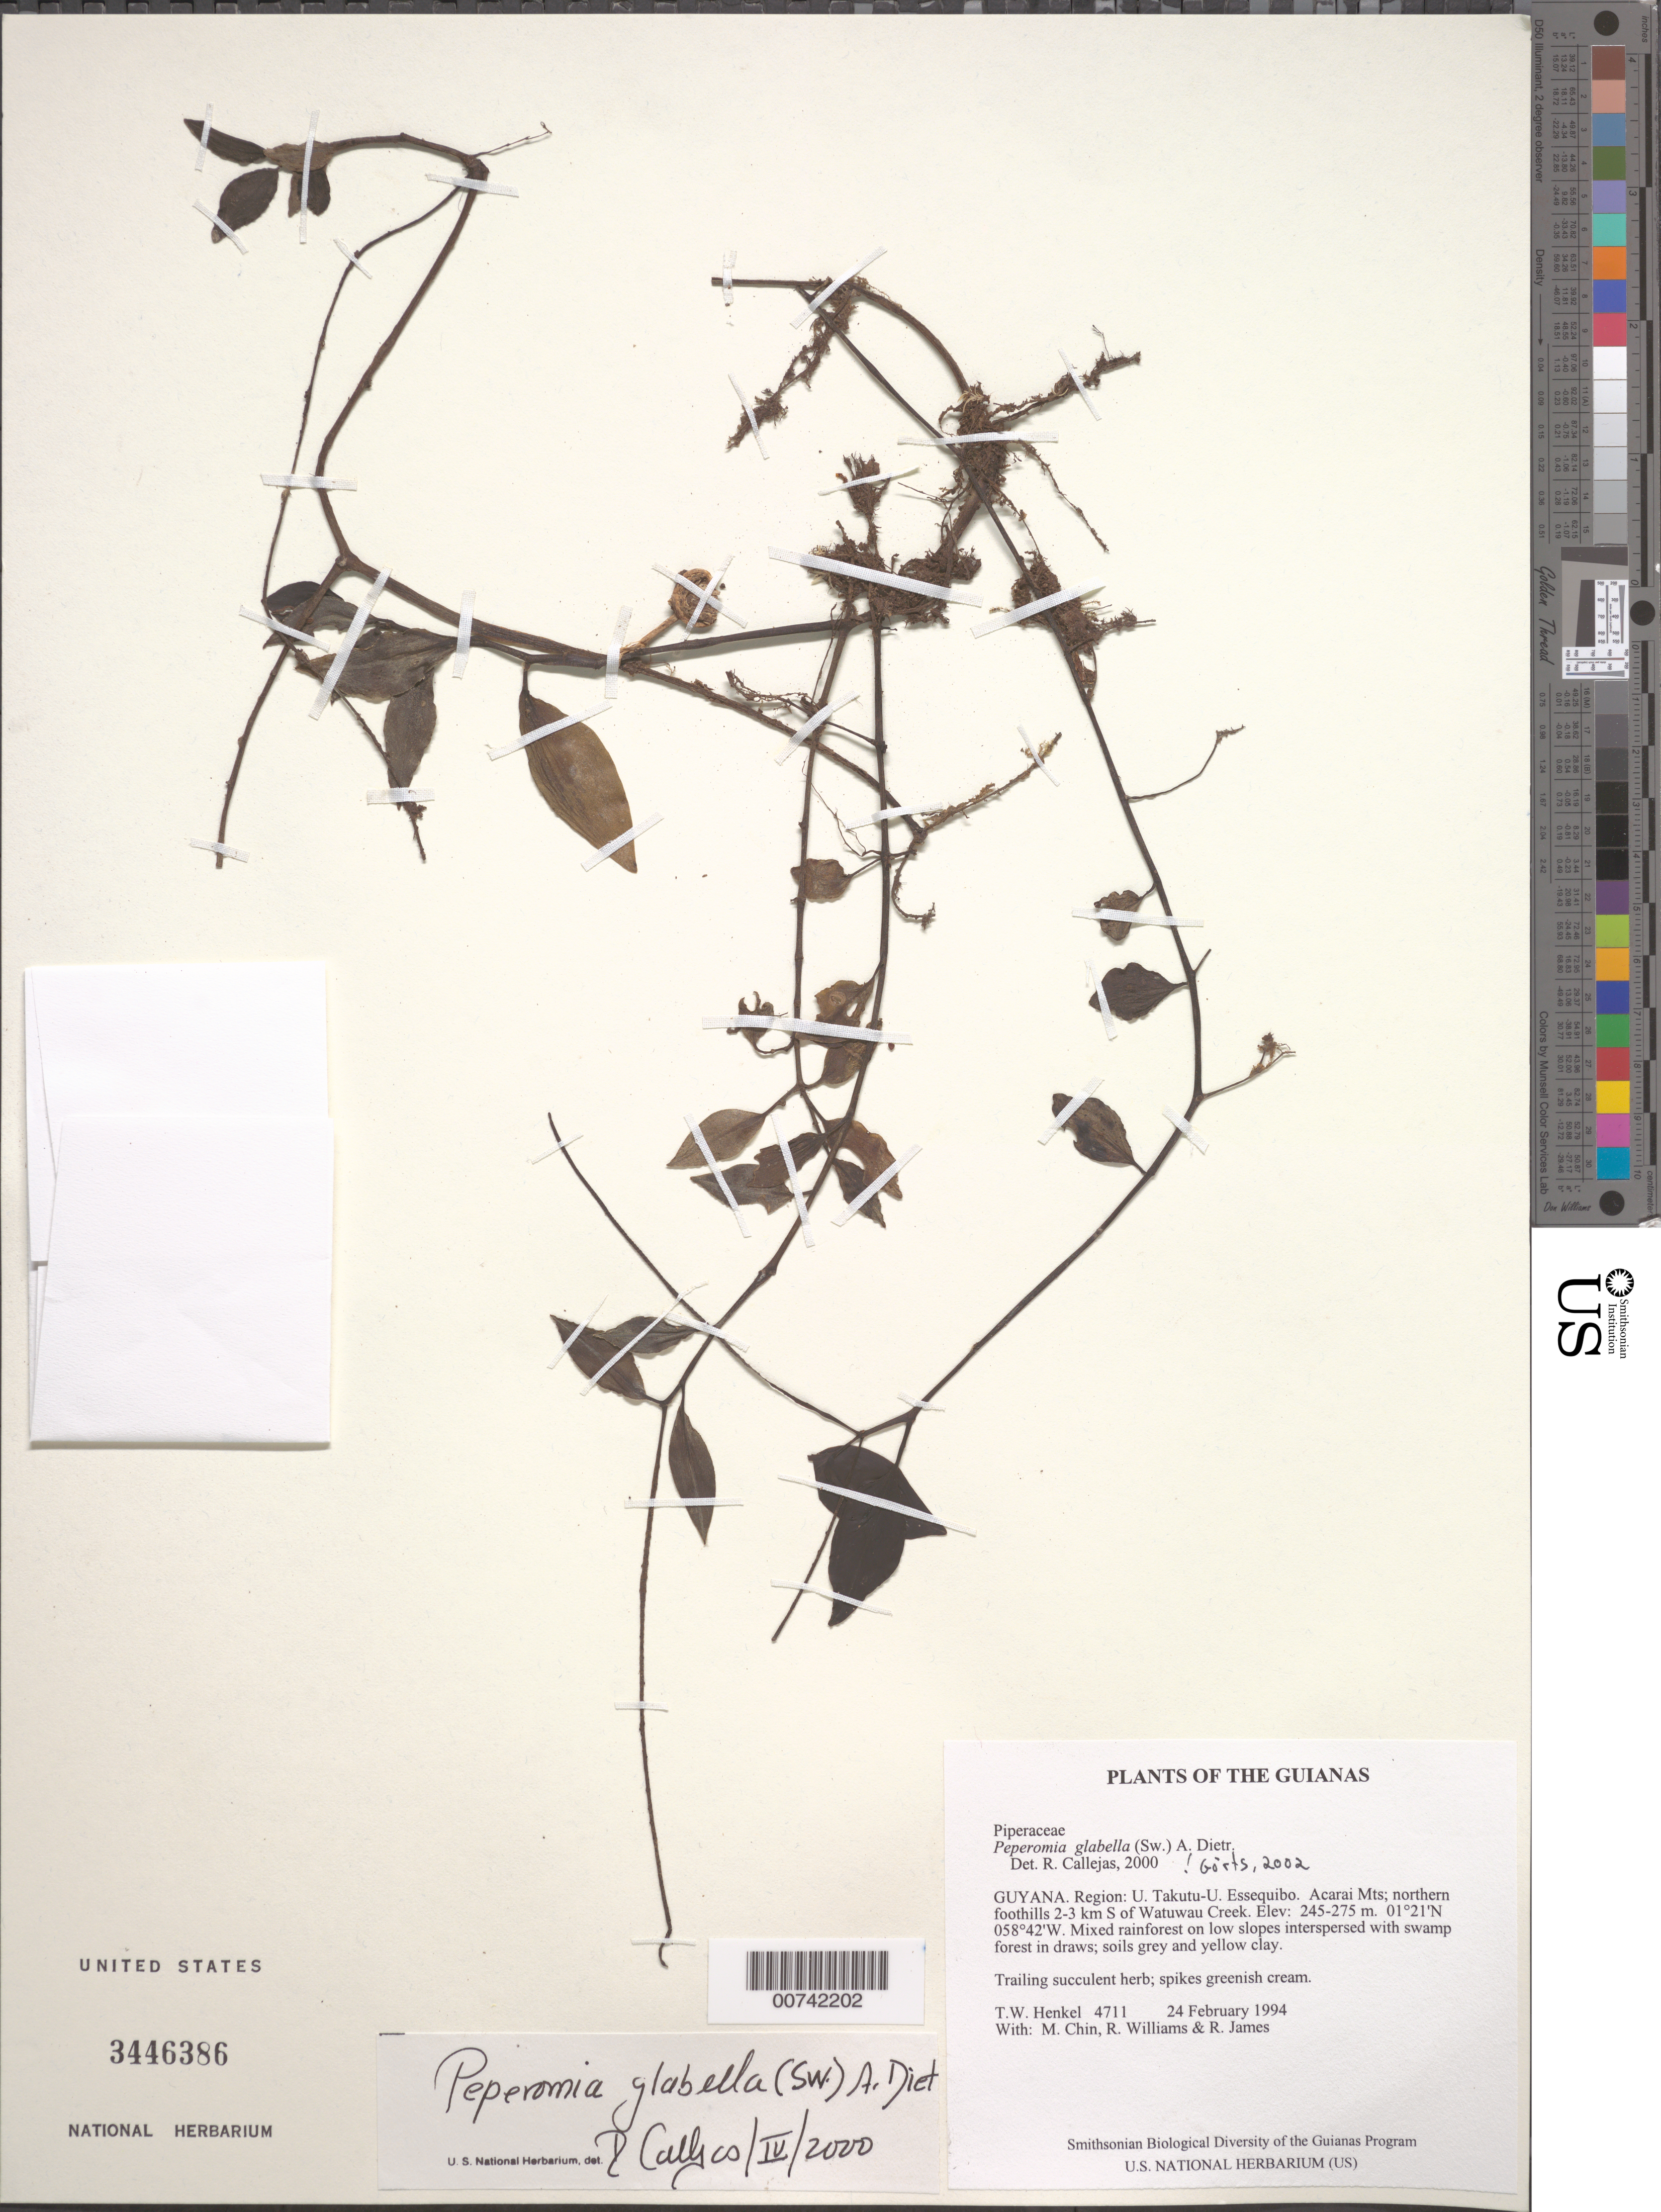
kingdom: Plantae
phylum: Tracheophyta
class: Magnoliopsida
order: Piperales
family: Piperaceae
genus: Peperomia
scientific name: Peperomia glabella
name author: (Sw.) A. Dietr.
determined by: Görts-van Rijn, A. R. A.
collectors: T. Henkel, M. Chin, R. Williams & R. James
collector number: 4711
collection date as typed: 24 February 1994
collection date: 1994-02-24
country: Guyana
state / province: U. Takutu-U. Essequibo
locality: Acarai Mts; northern foothills 2-3 km S of Watuwau Creek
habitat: Mixed rainforest on low slopes interspersed with swamp forest in draws; soils grey and yellow clay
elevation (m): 245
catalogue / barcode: US 3446386